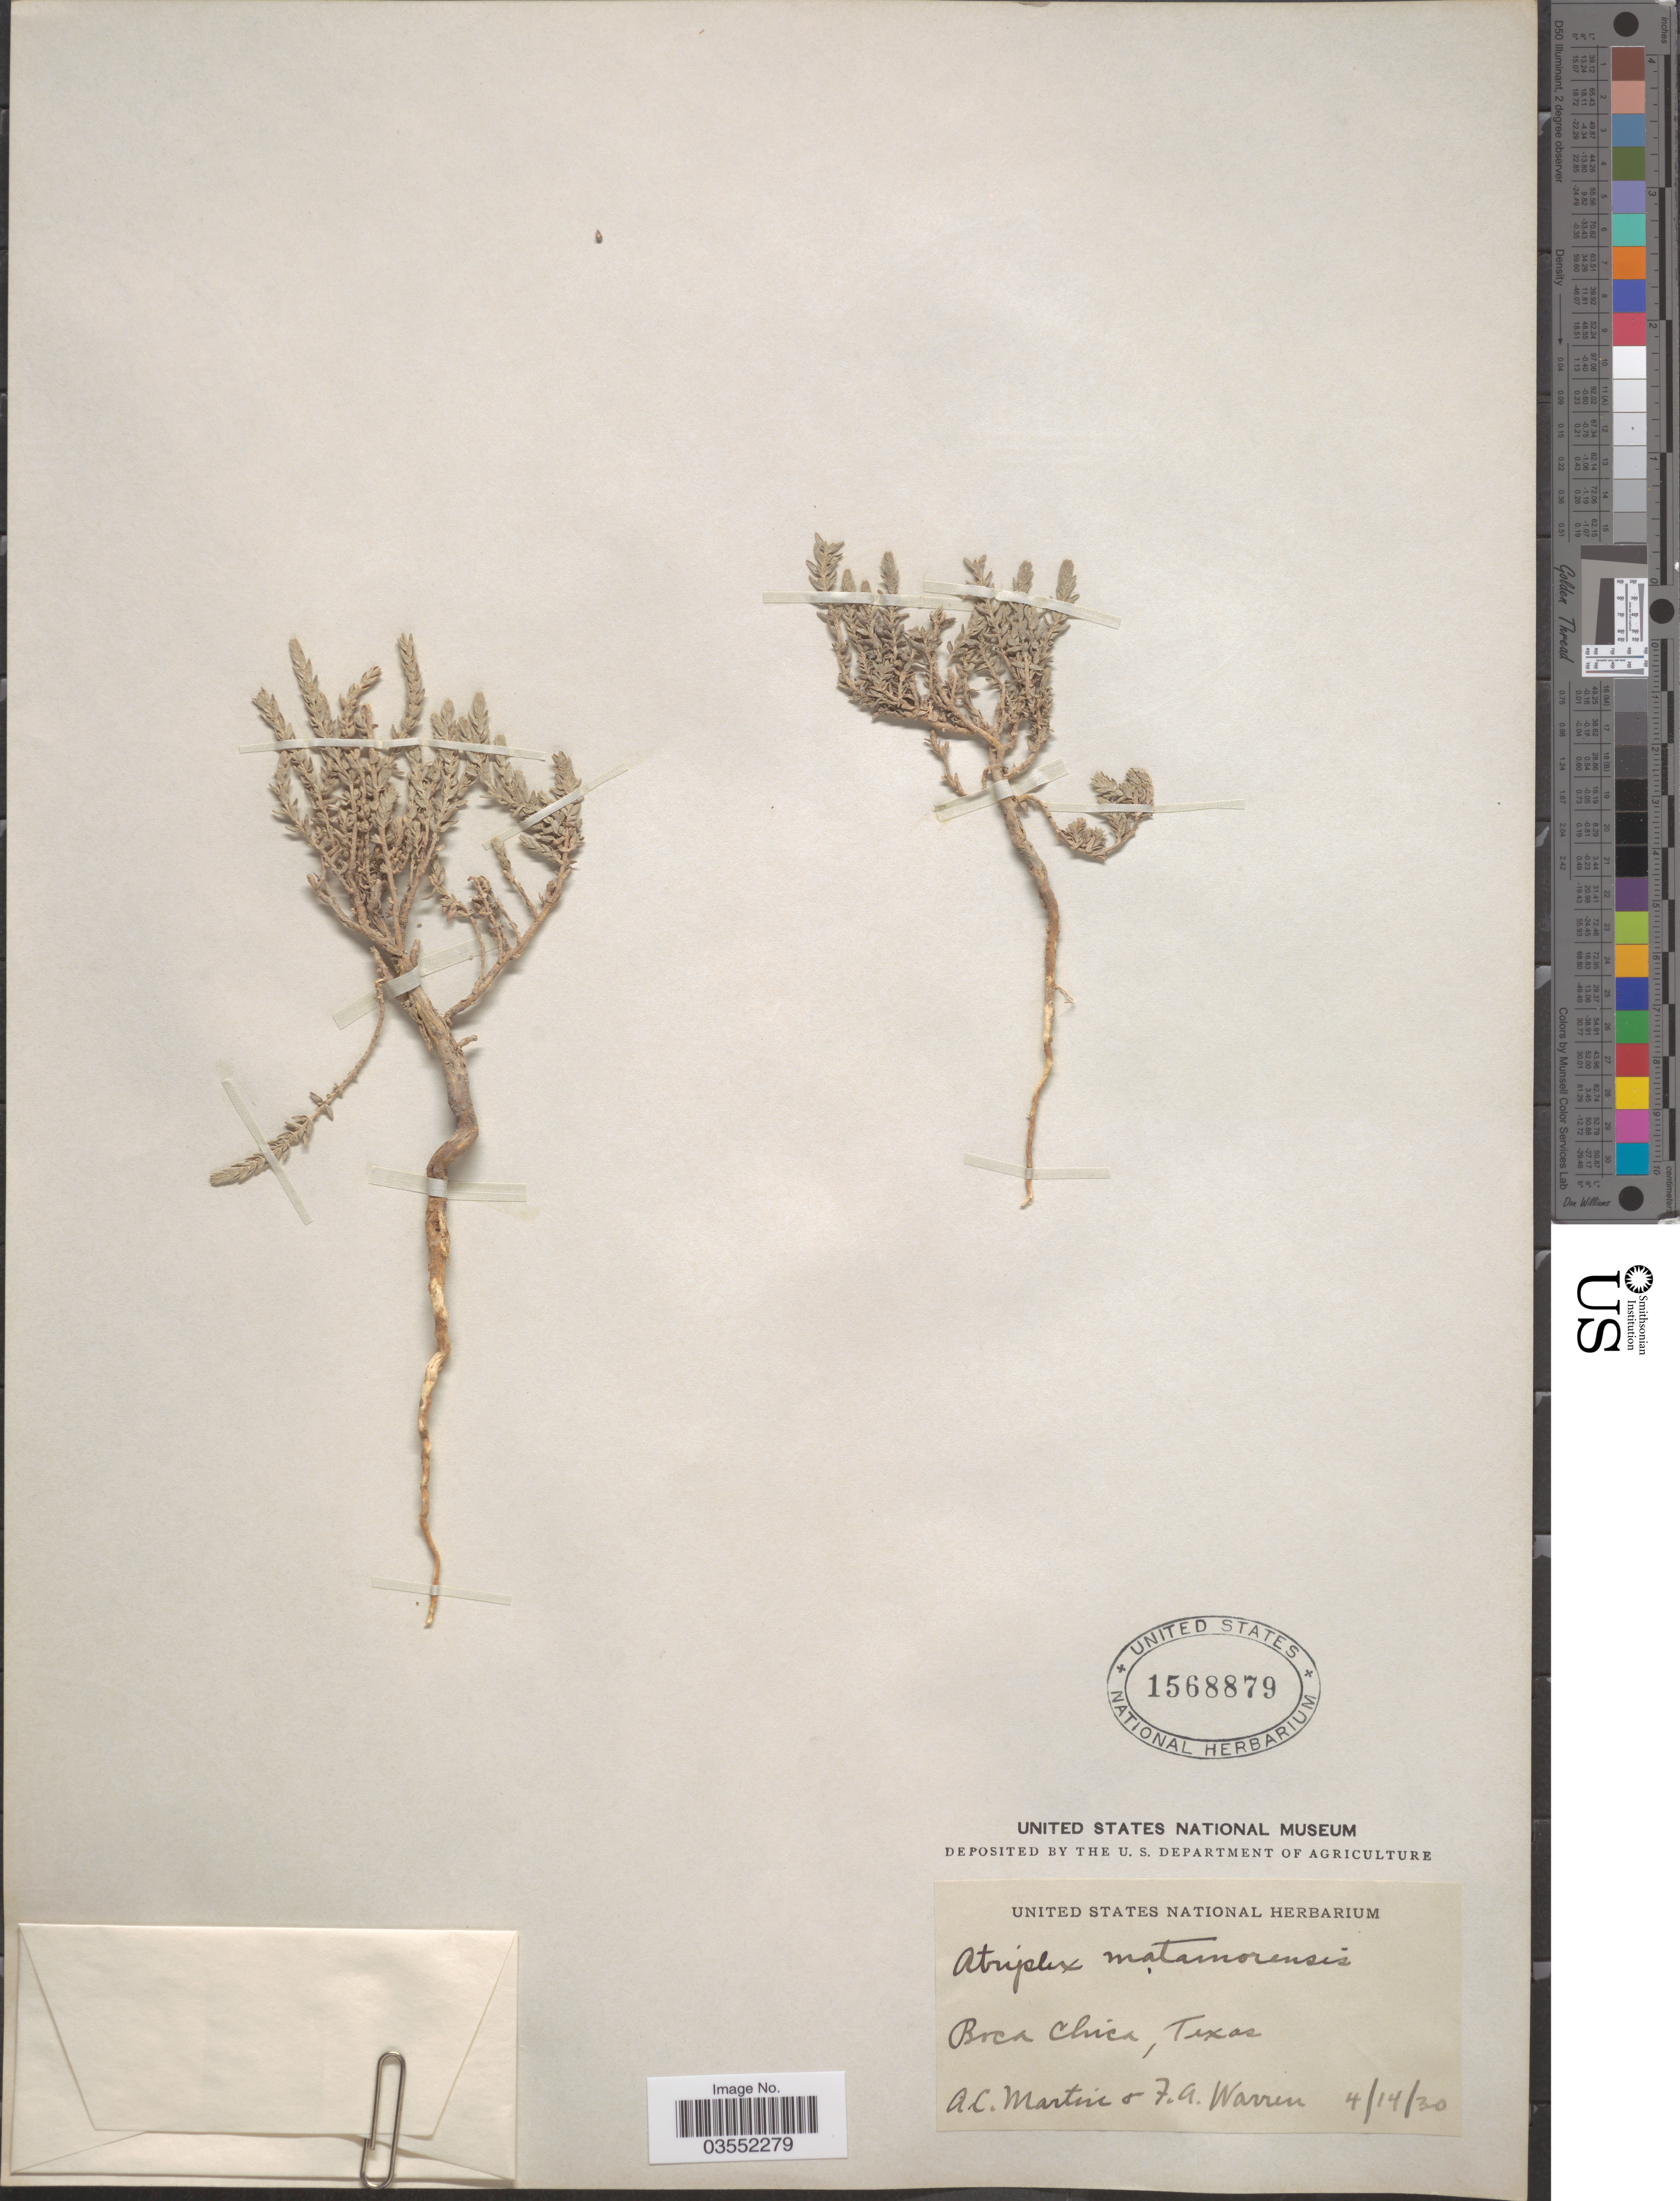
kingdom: Plantae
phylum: Tracheophyta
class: Magnoliopsida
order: Caryophyllales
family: Amaranthaceae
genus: Atriplex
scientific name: Atriplex matamorensis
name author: A. Nelson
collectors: A. C. Martin & F. Warren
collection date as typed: Transcribed d/m/y: 14/4/30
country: United States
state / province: Texas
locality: Boca Chica.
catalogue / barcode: US 1568879